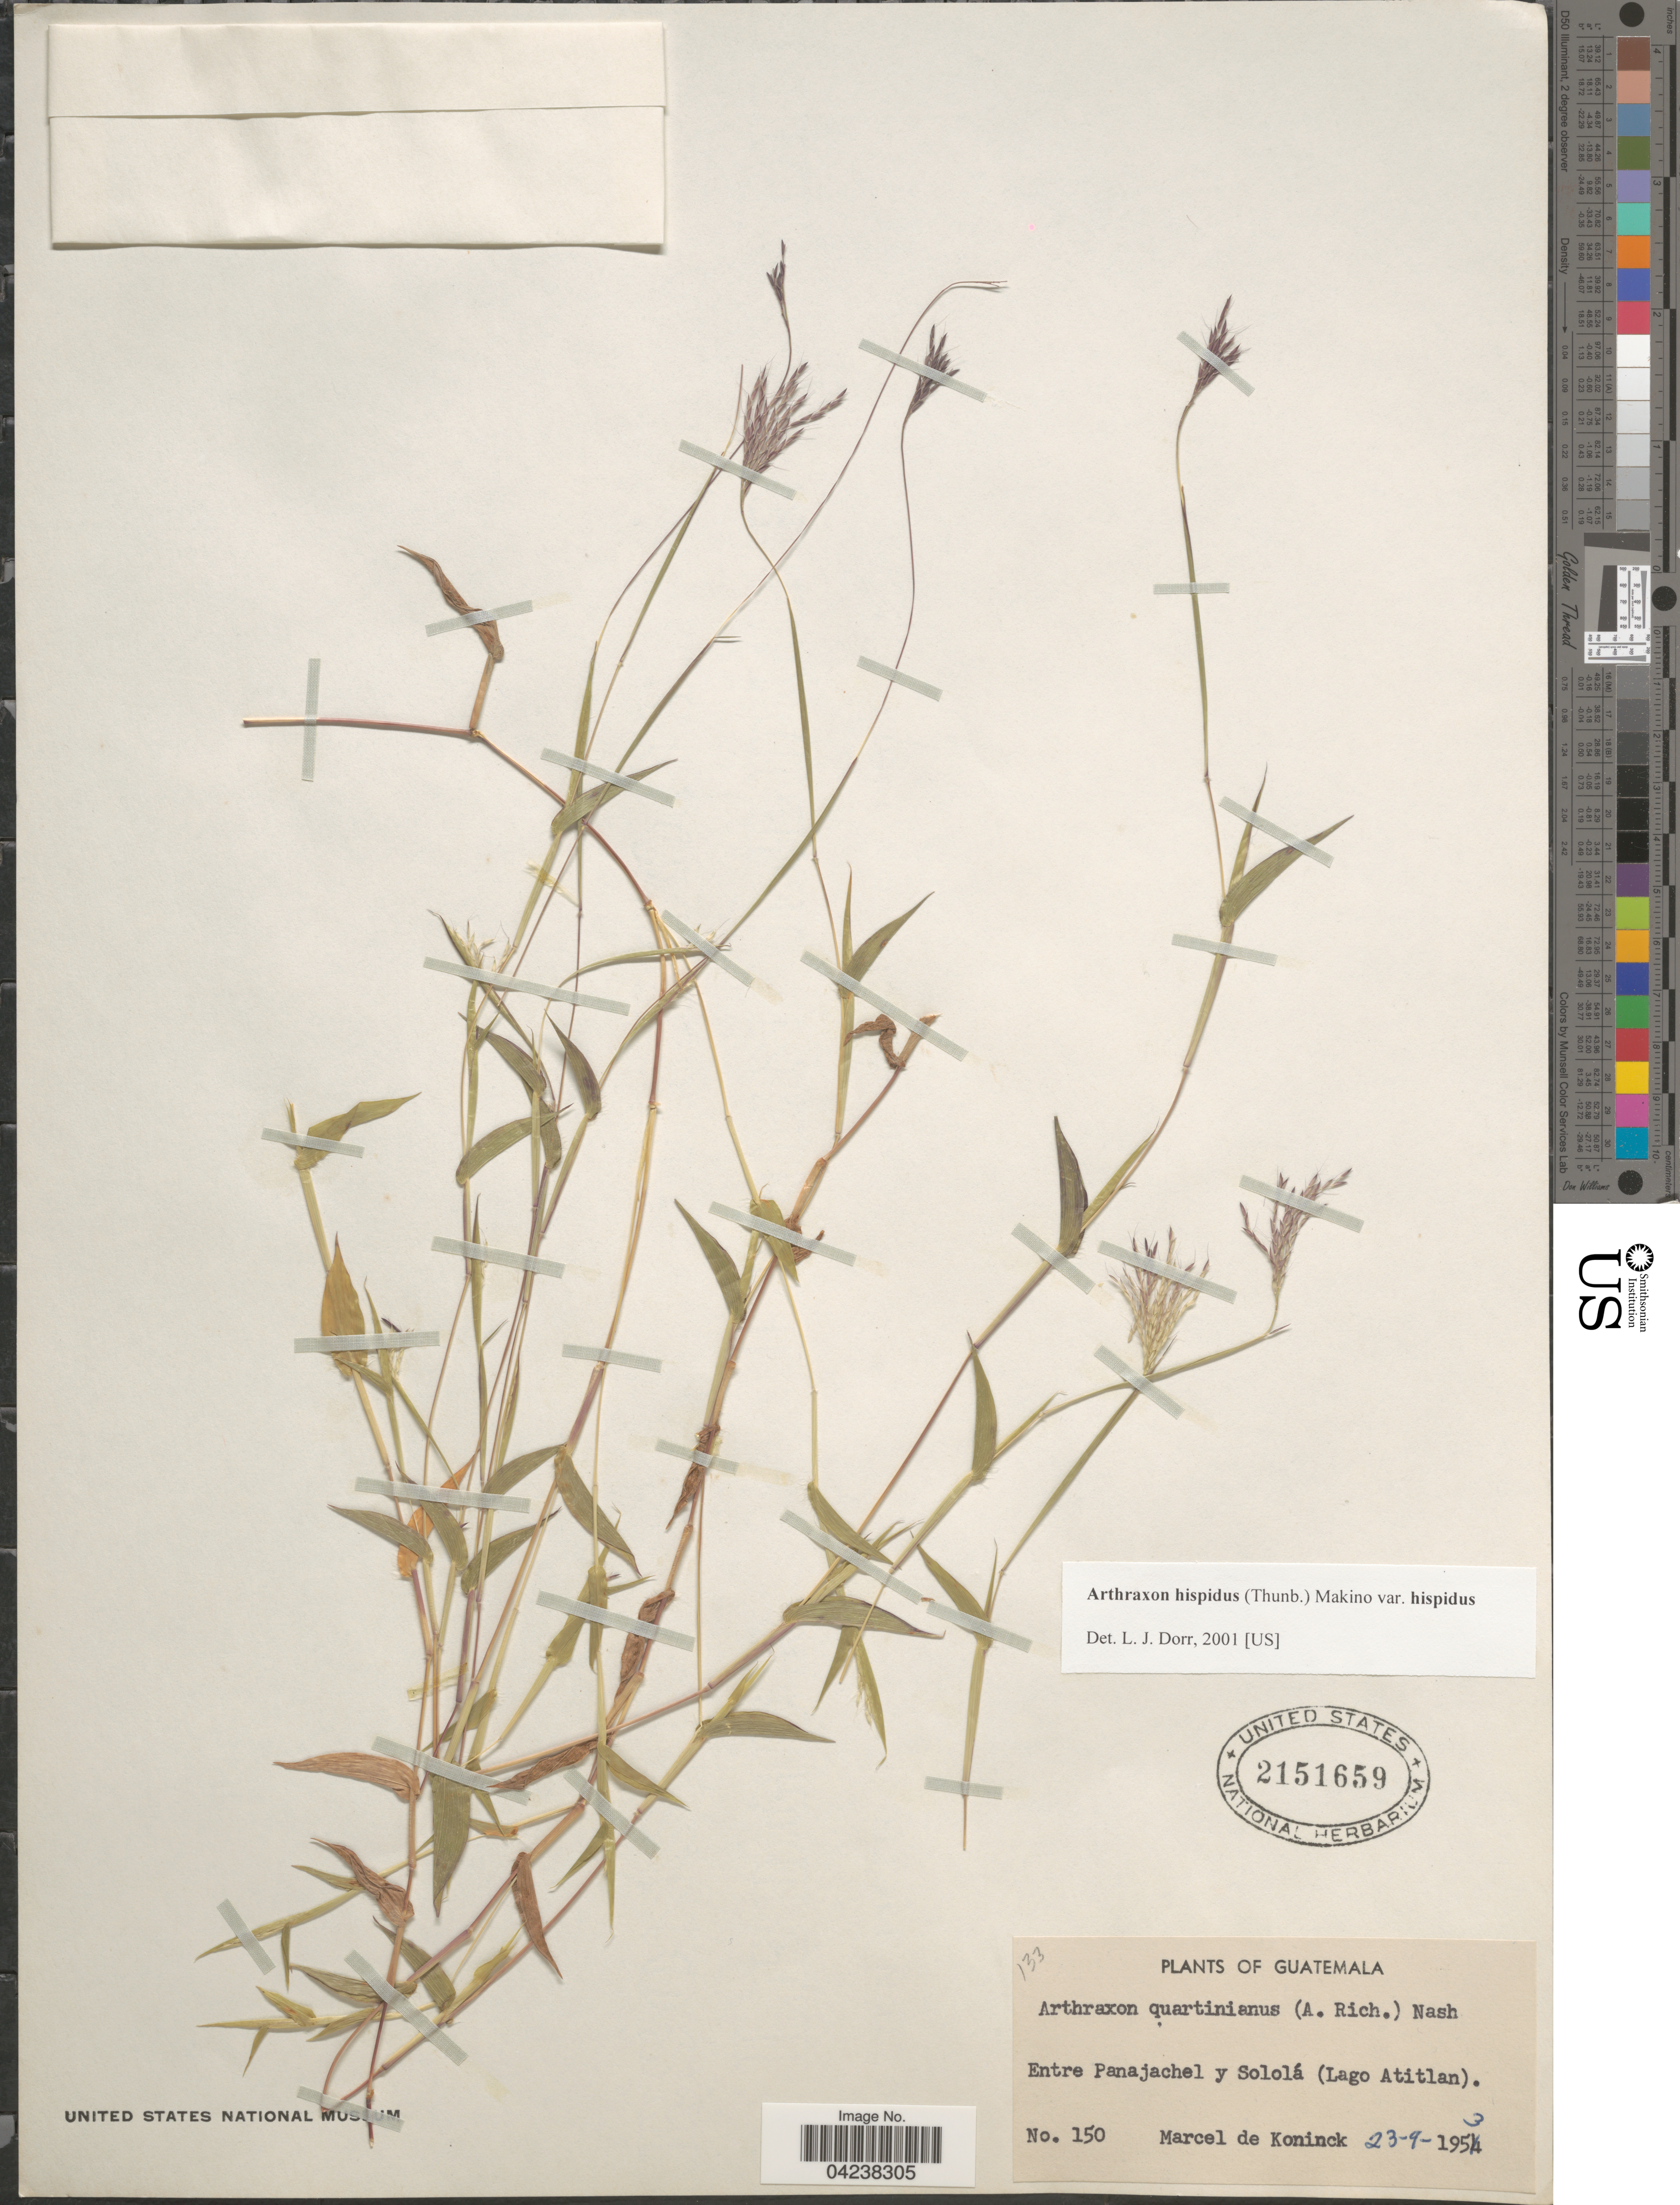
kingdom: Plantae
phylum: Tracheophyta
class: Liliopsida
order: Poales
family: Poaceae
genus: Arthraxon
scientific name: Arthraxon hispidus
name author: (Thunb.) Makino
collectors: M. Koninck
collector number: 150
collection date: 1953-09-23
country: Guatemala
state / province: Solola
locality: Entre Panajachel y Sololá (Lago Atitlan).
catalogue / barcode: US 2151659